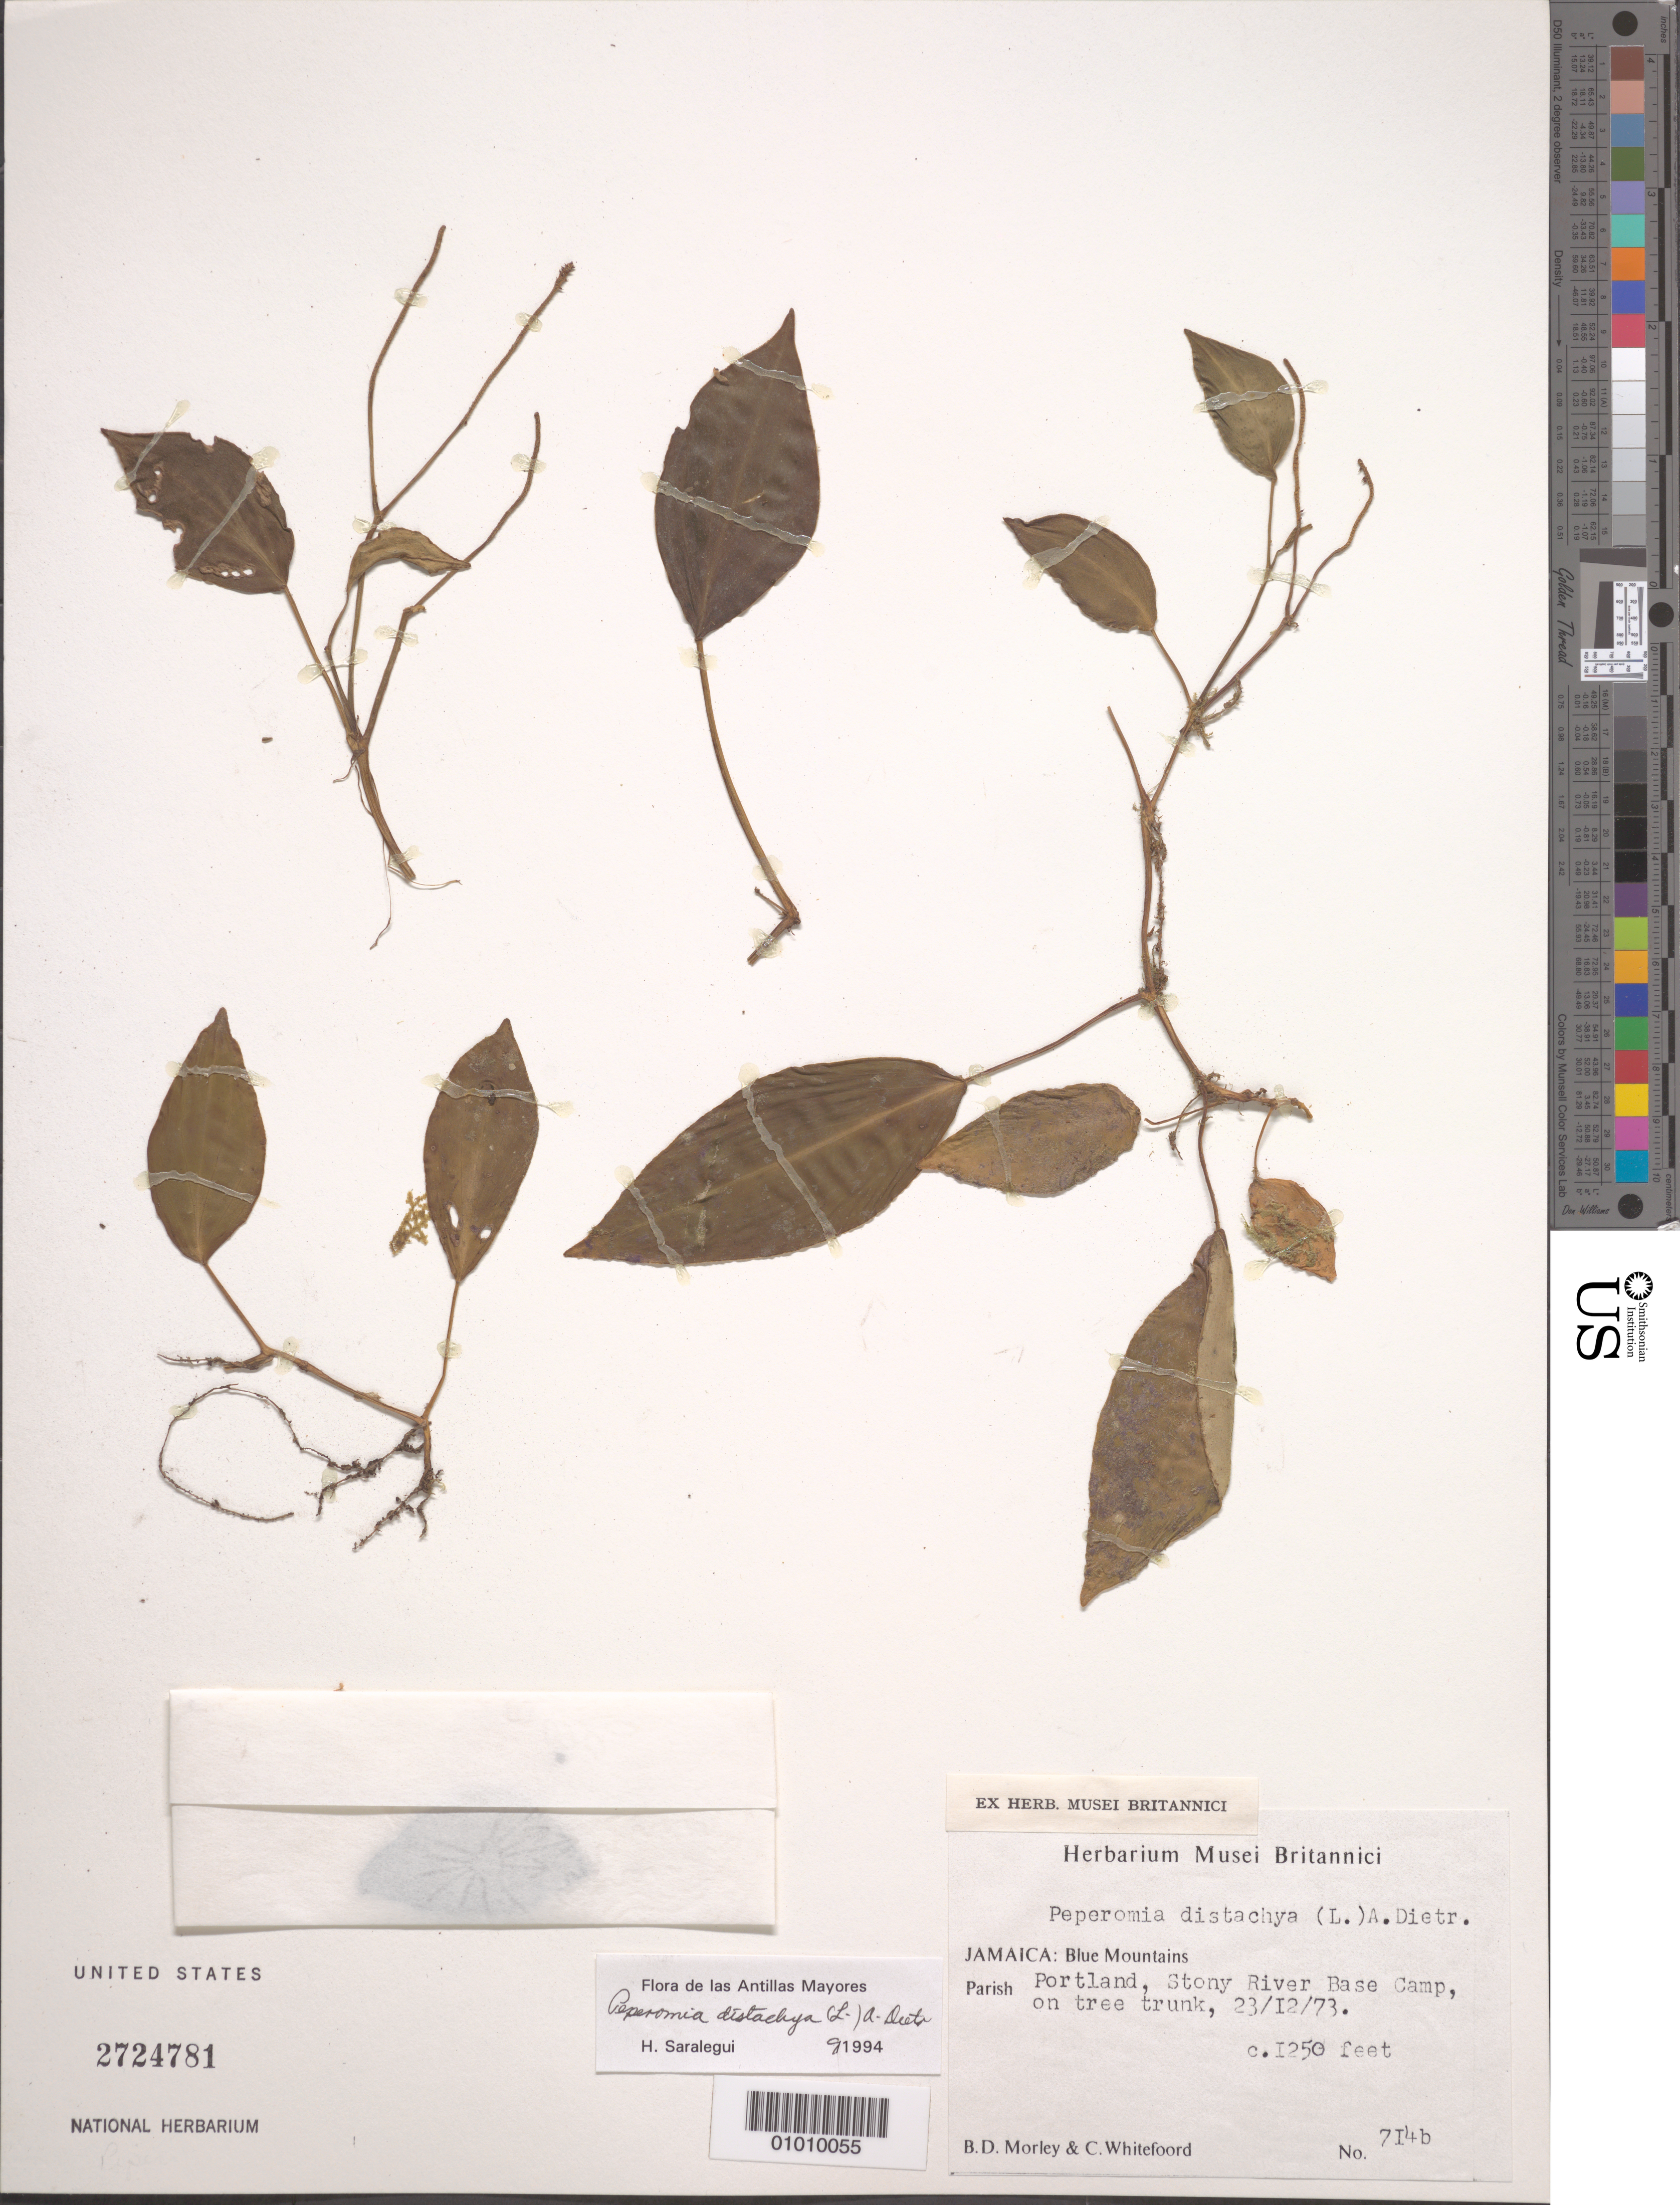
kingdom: Plantae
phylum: Tracheophyta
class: Magnoliopsida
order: Piperales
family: Piperaceae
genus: Peperomia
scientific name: Peperomia distachya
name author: (L.) A. Dietr.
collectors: B. D. Morley & C. Whitefoord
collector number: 714b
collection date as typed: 23 Dec 1973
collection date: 1973-12-23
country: Jamaica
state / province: Portland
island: Jamaica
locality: Blue Mountains. Stony River Base Camp, on tree trunk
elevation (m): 381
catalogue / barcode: US 2724781